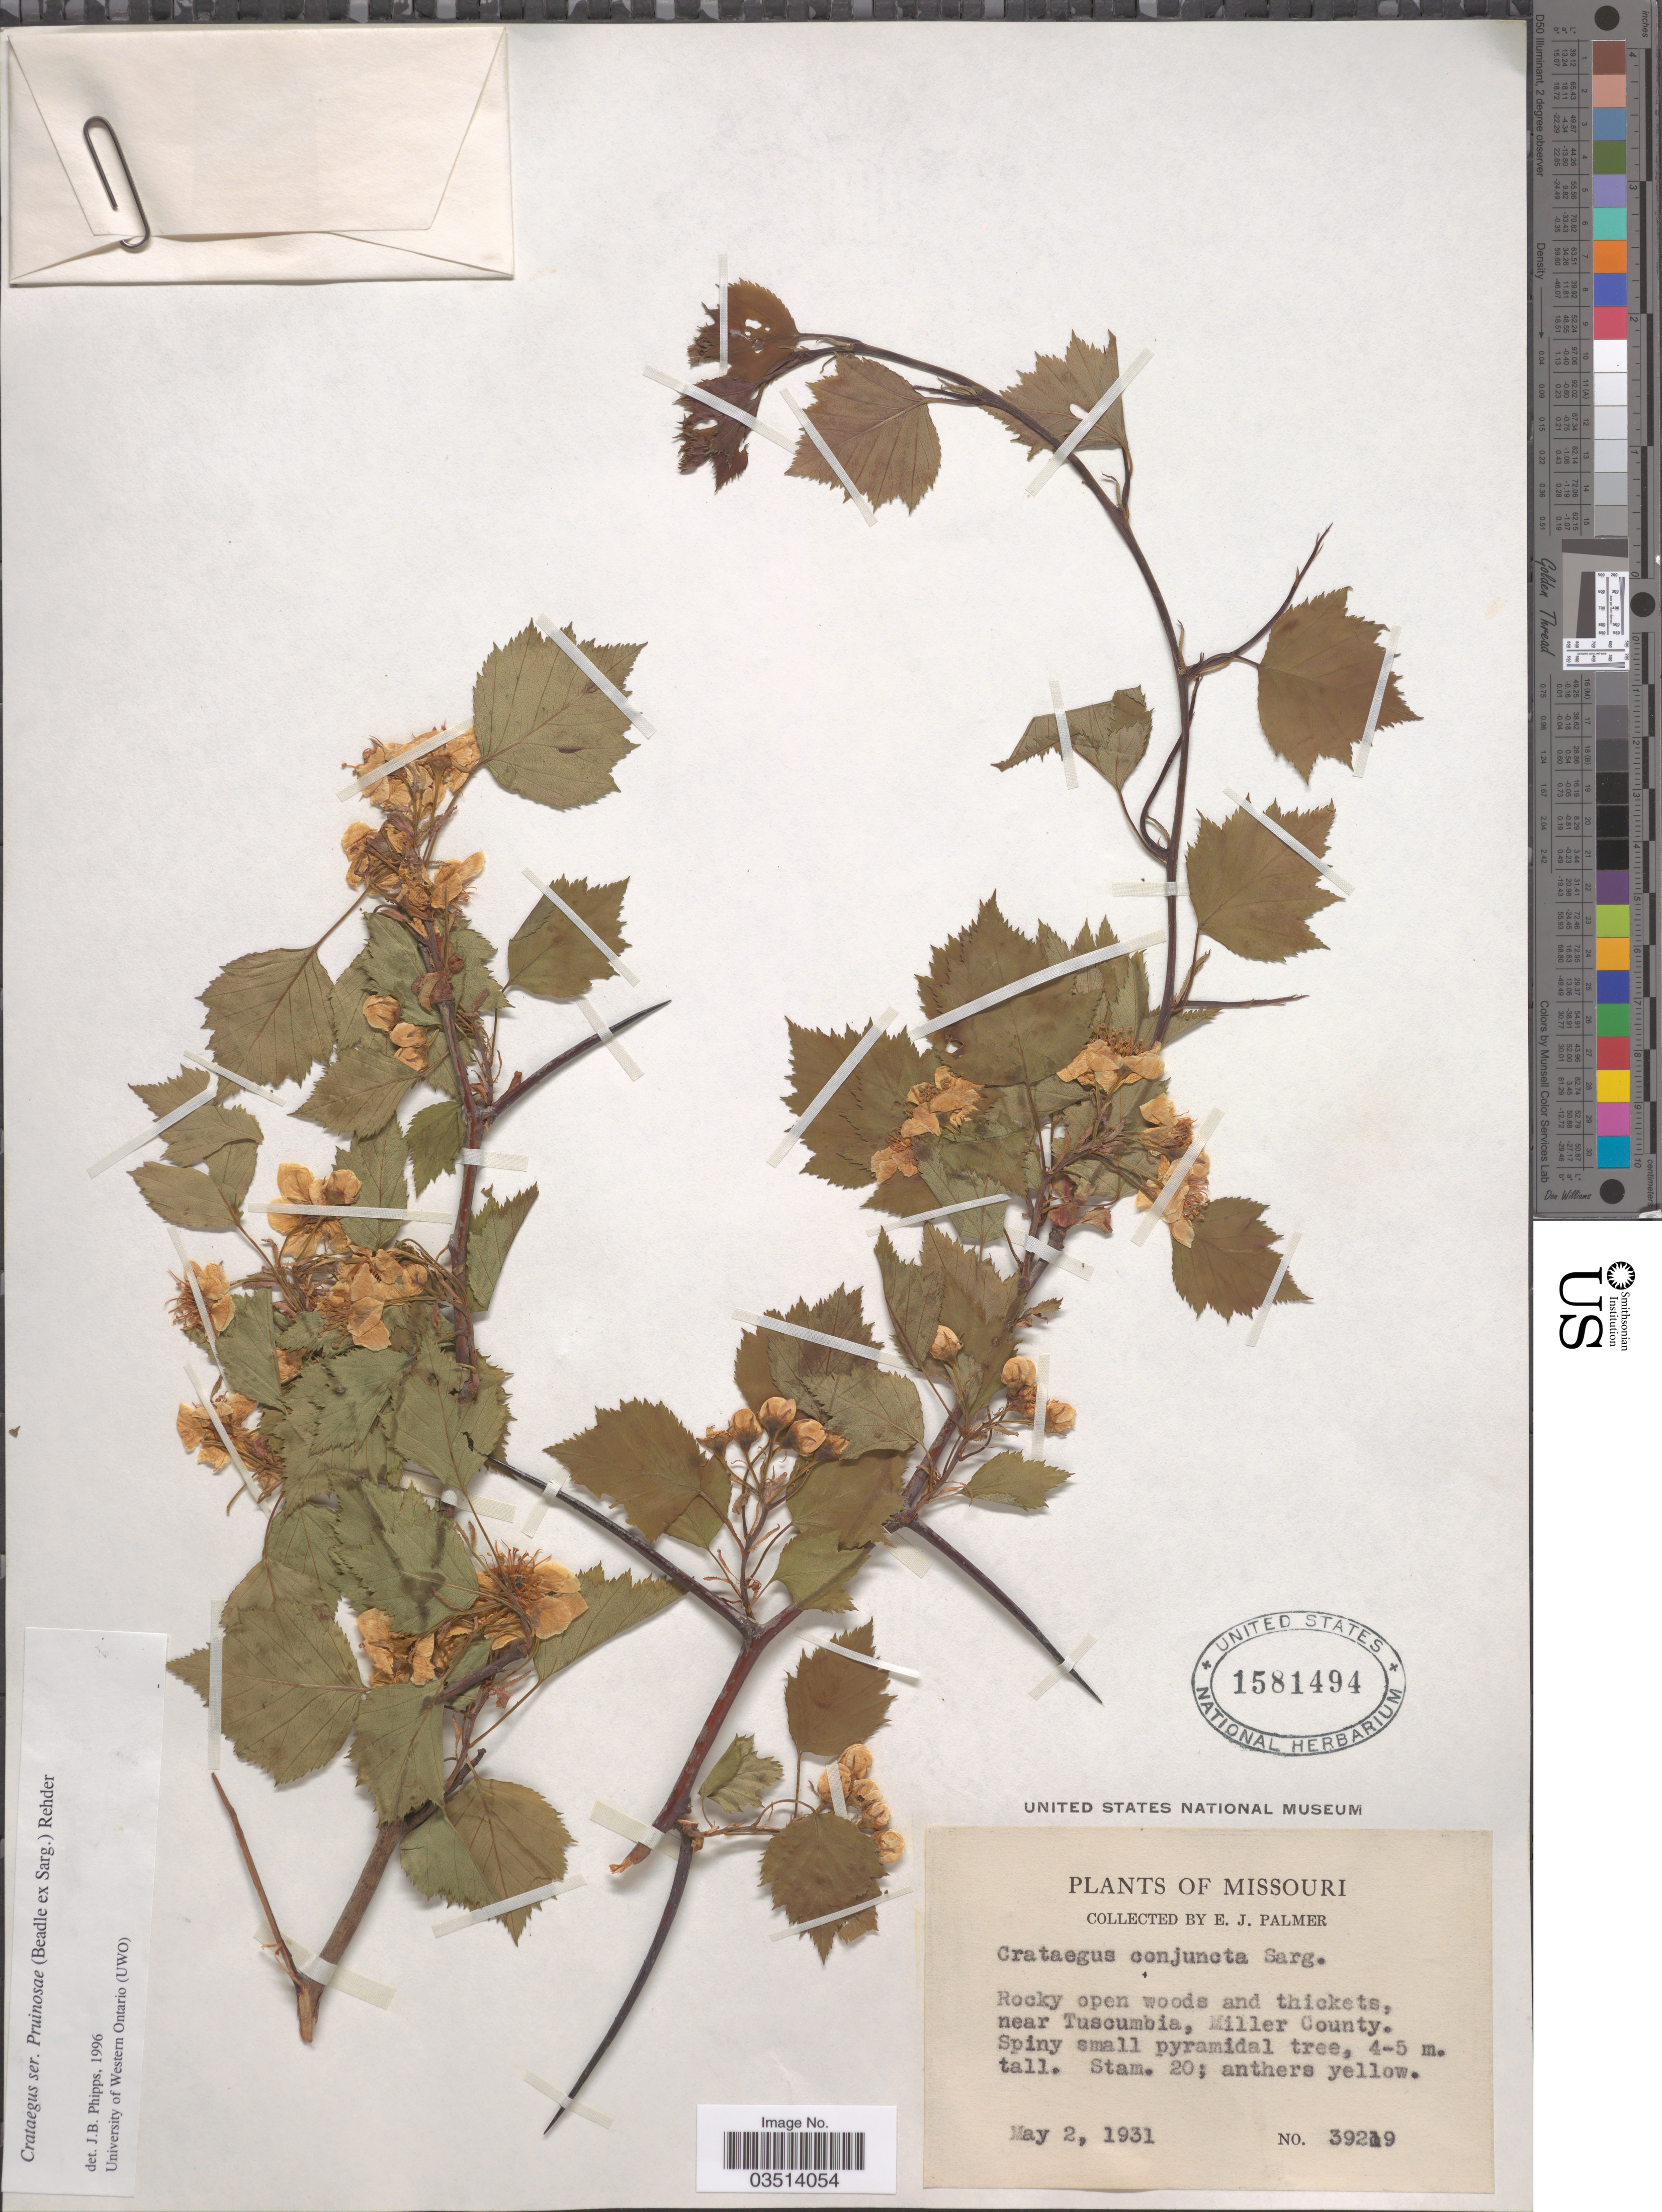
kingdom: Plantae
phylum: Tracheophyta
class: Magnoliopsida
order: Rosales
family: Rosaceae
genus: Crataegus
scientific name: Crataegus conjuncta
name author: Sarg.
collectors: E. J. Palmer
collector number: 39219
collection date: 1931-05-02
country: United States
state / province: Missouri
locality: Rocky open woods and thickets, near Tuscumbia, Miller County.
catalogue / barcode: US 1581494